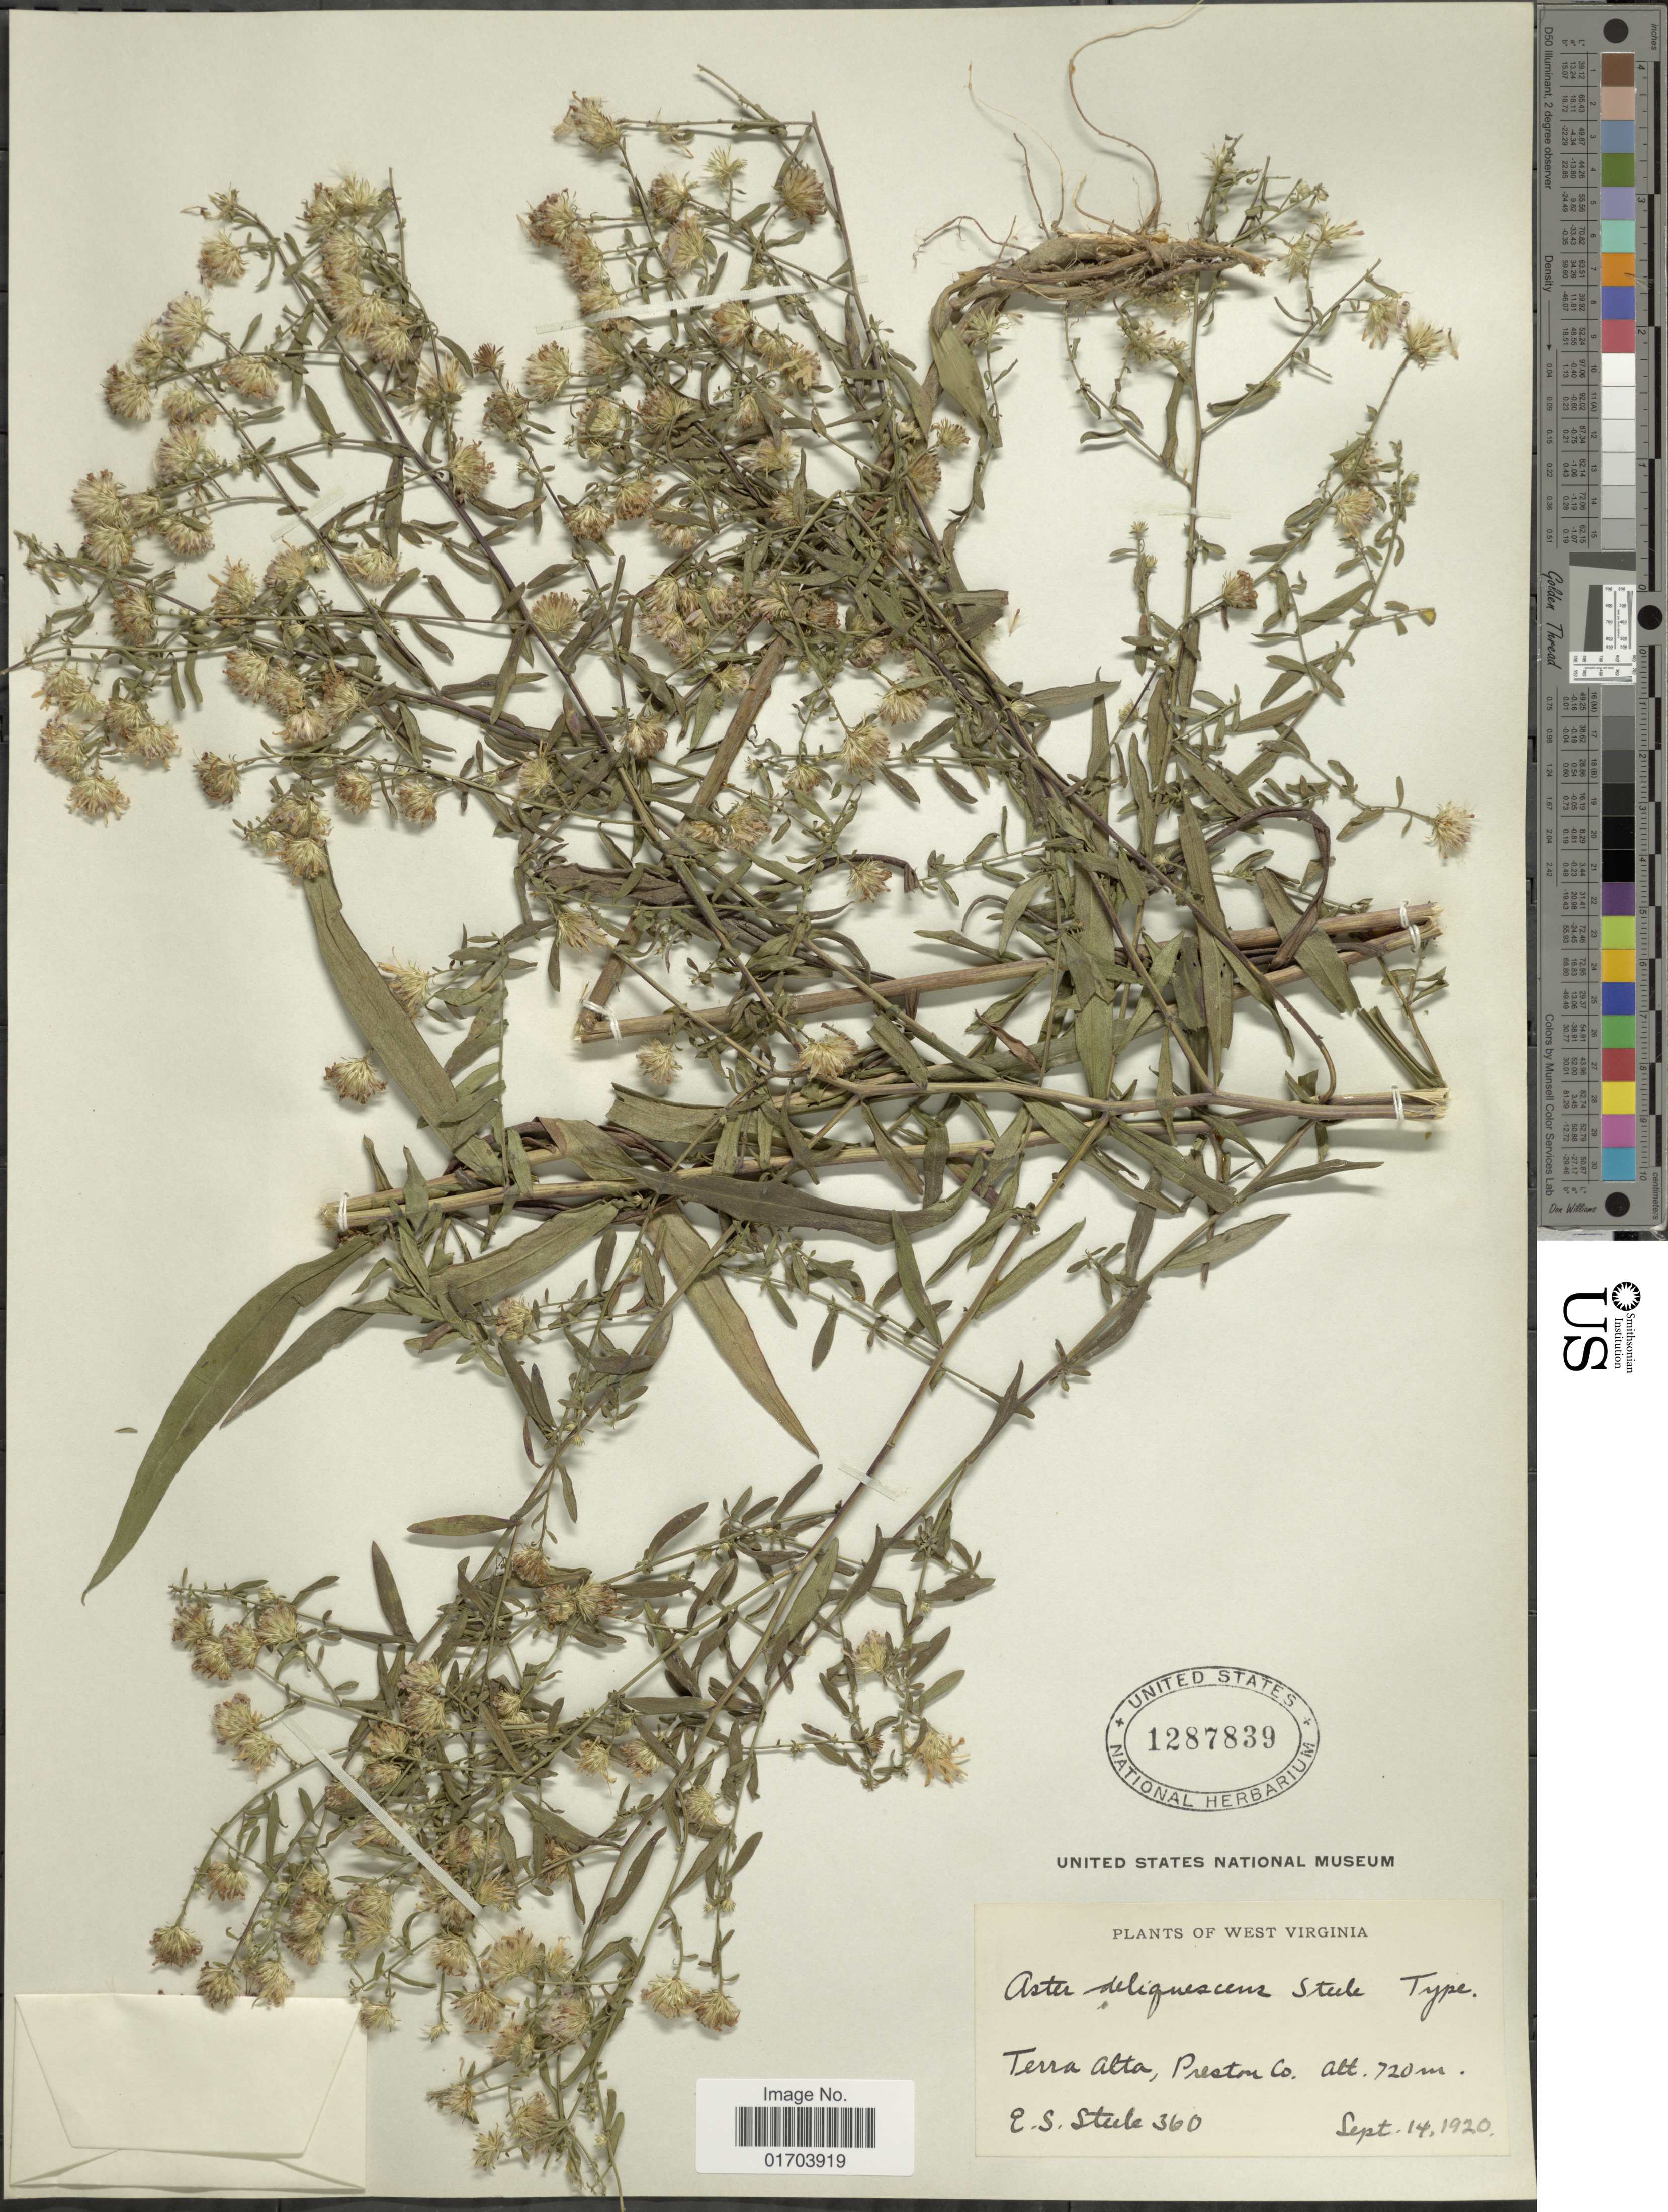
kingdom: Plantae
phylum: Tracheophyta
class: Magnoliopsida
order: Asterales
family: Asteraceae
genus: Aster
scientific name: Aster deliquescens E.S. Steele sp. nov. ined.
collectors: E. Steele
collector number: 360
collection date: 1920-09-14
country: United States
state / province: West Virginia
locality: Terra Alta, Preston Co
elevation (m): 720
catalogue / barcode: US 1287839